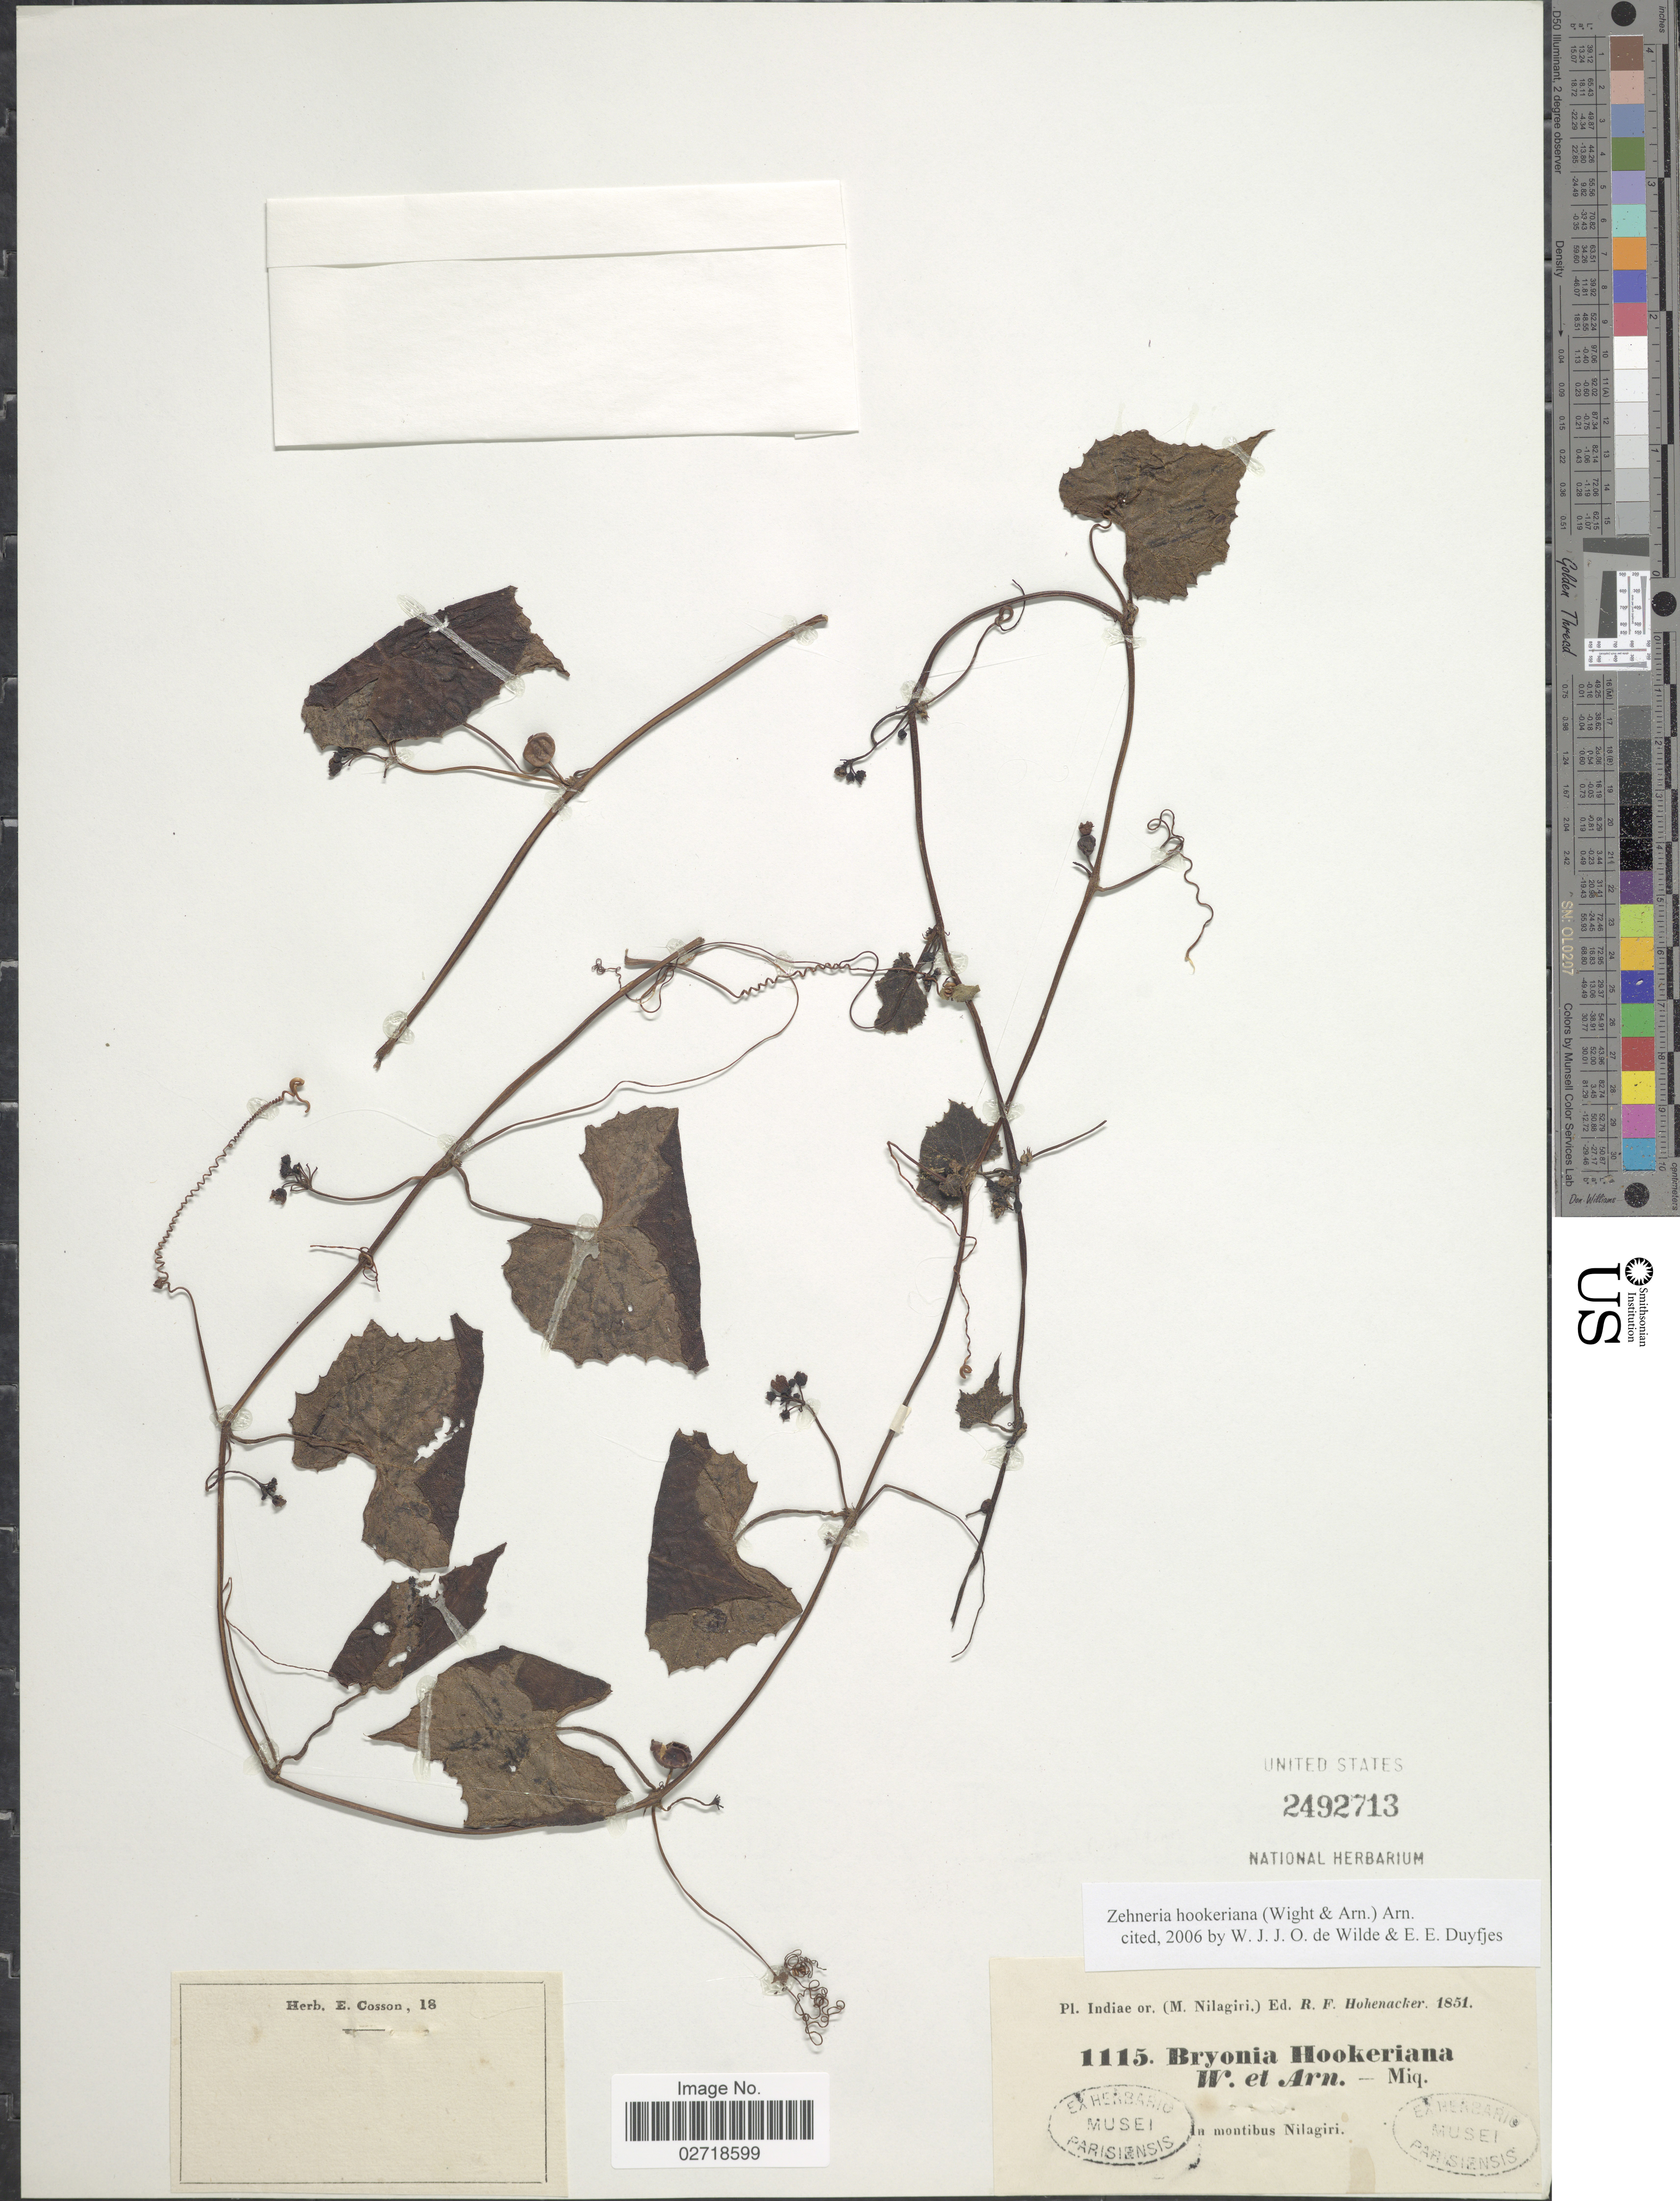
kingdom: Plantae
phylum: Tracheophyta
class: Magnoliopsida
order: Cucurbitales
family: Cucurbitaceae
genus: Zehneria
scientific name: Zehneria hookeriana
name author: (Wight & Arn.) Arn.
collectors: R. F. Hohenacker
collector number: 1115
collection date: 1851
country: India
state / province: Tamil Nadu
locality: Pl. Indiae or. (M. Nilagiri), In Montibus Nilagiri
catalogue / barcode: US 2492713